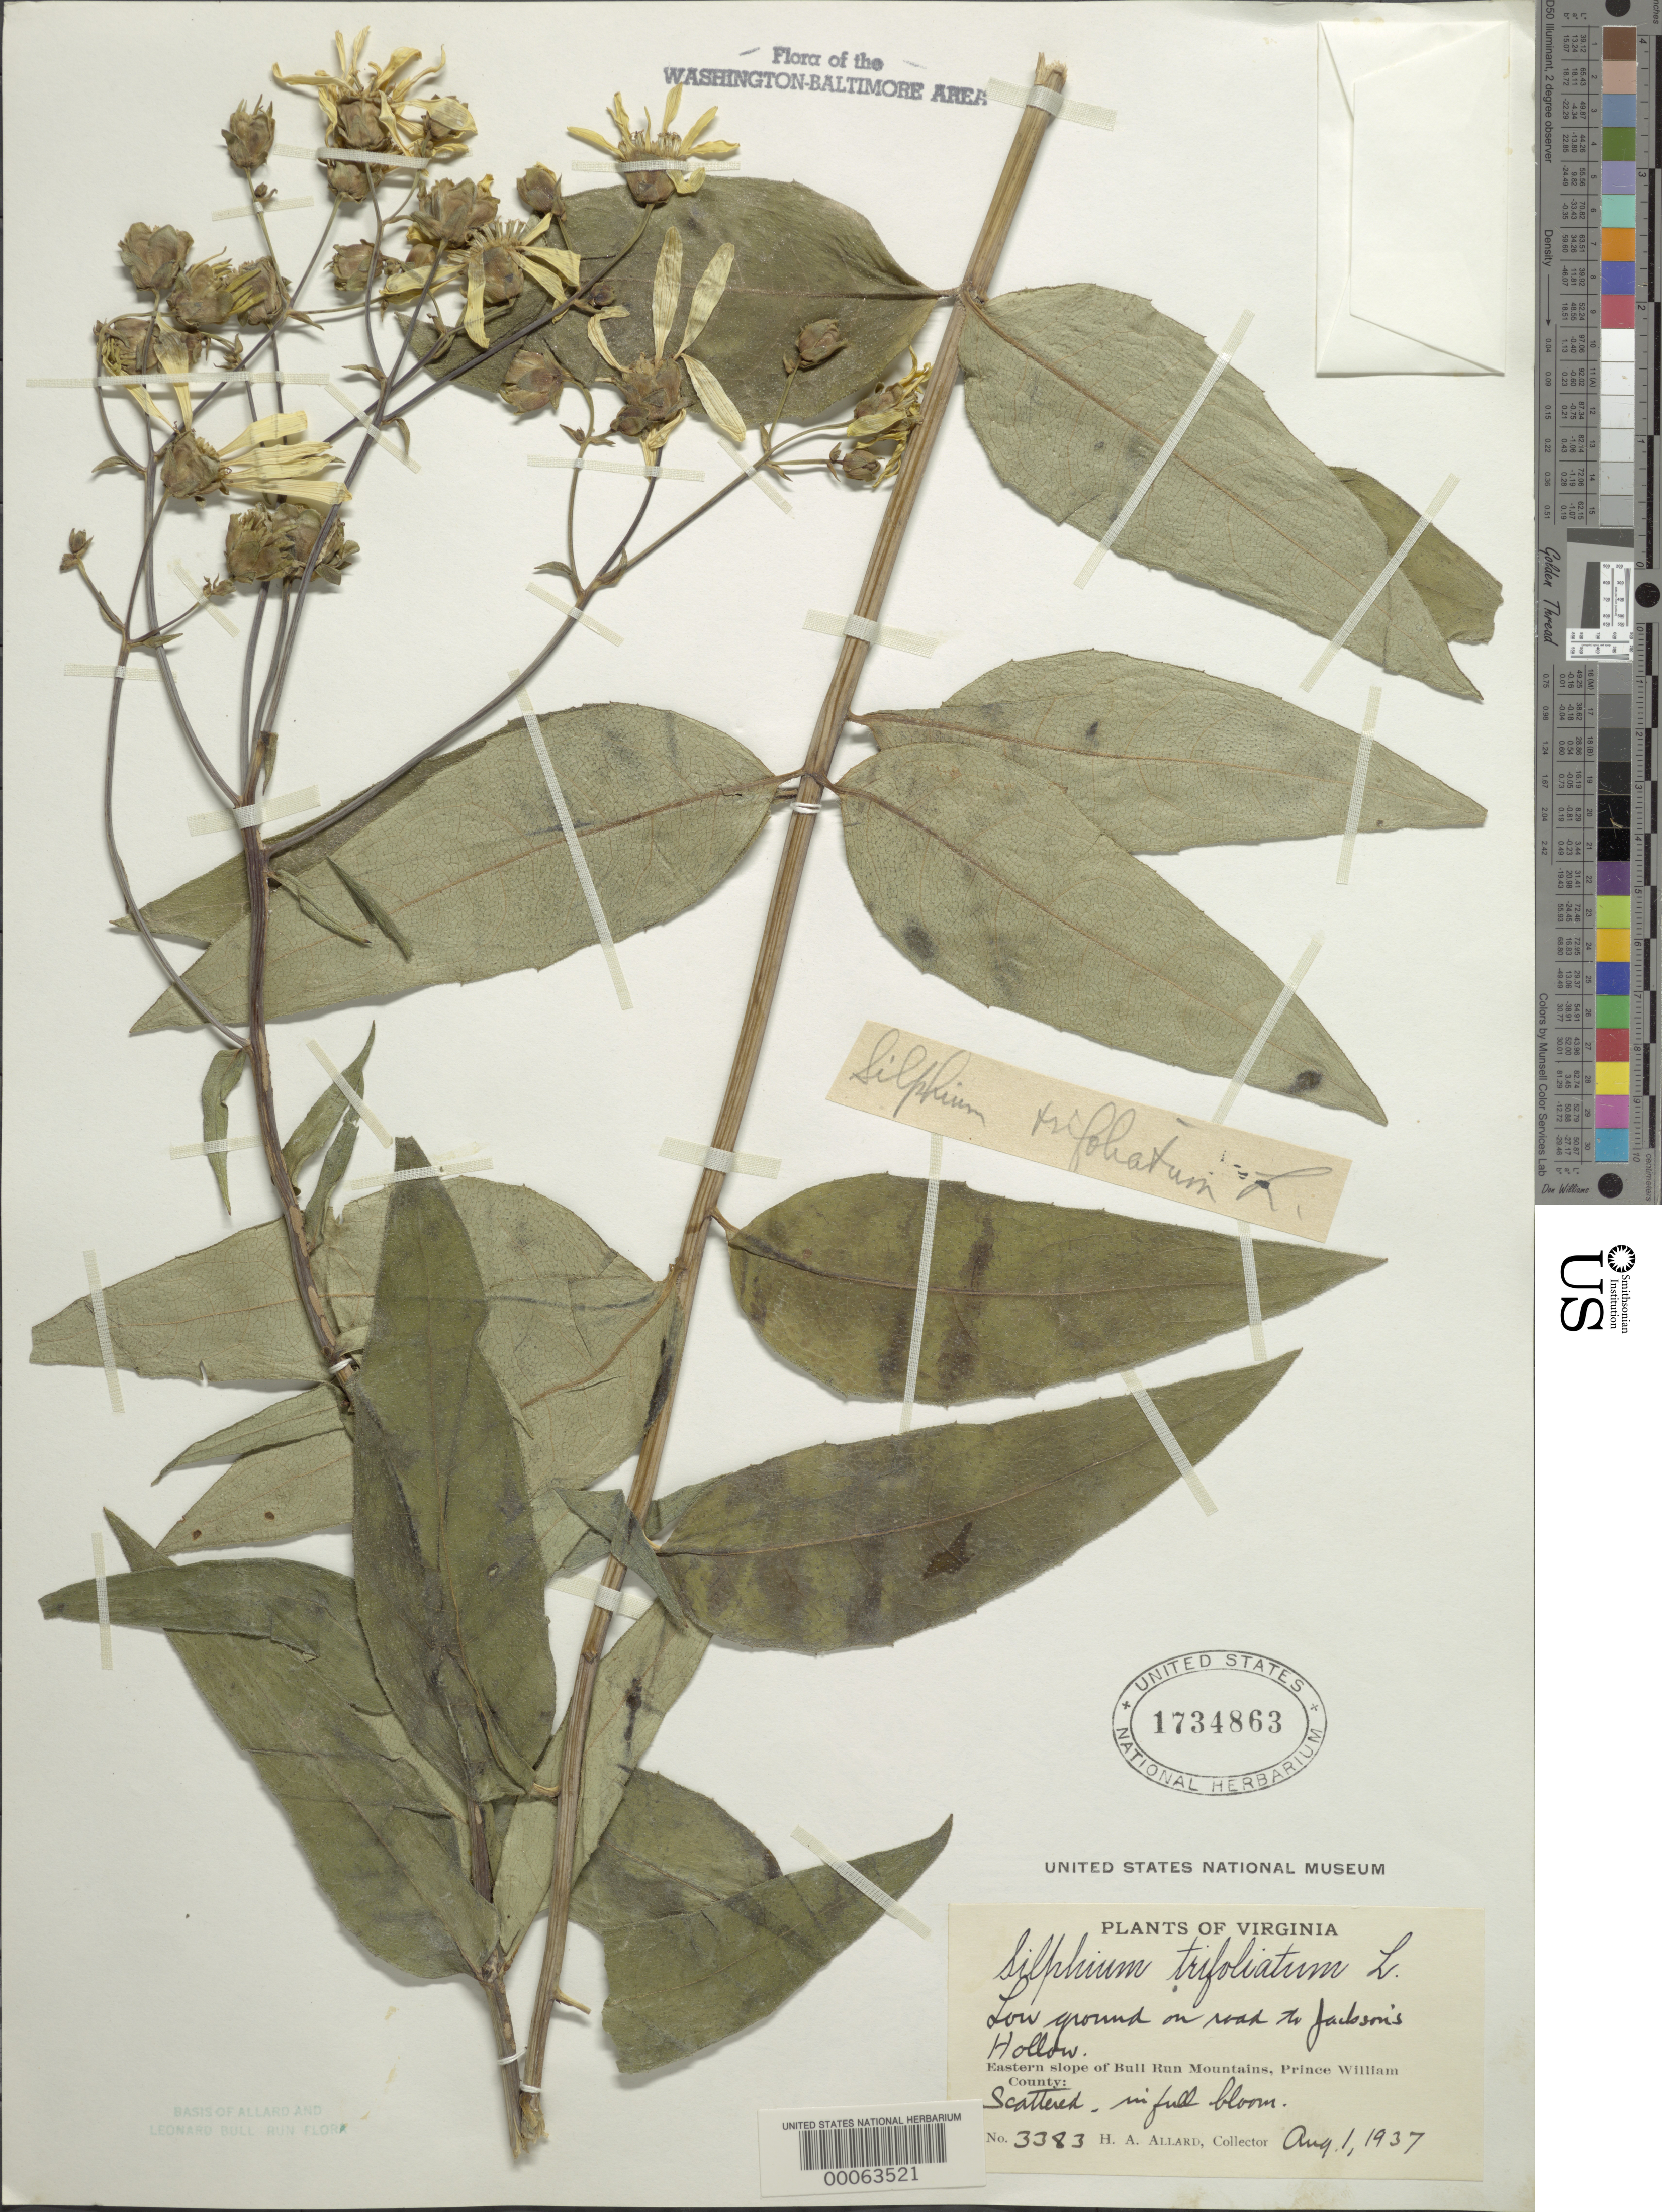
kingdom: Plantae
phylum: Tracheophyta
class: Magnoliopsida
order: Asterales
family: Asteraceae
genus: Silphium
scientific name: Silphium asteriscus var. trifoliatum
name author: (L.) Clevinger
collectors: H. A. Allard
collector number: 3383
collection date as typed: -1 Aug 1937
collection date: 1937-08-01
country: United States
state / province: Virginia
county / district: Prince William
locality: Jacksons Hollow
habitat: Low ground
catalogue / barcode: US 1734863